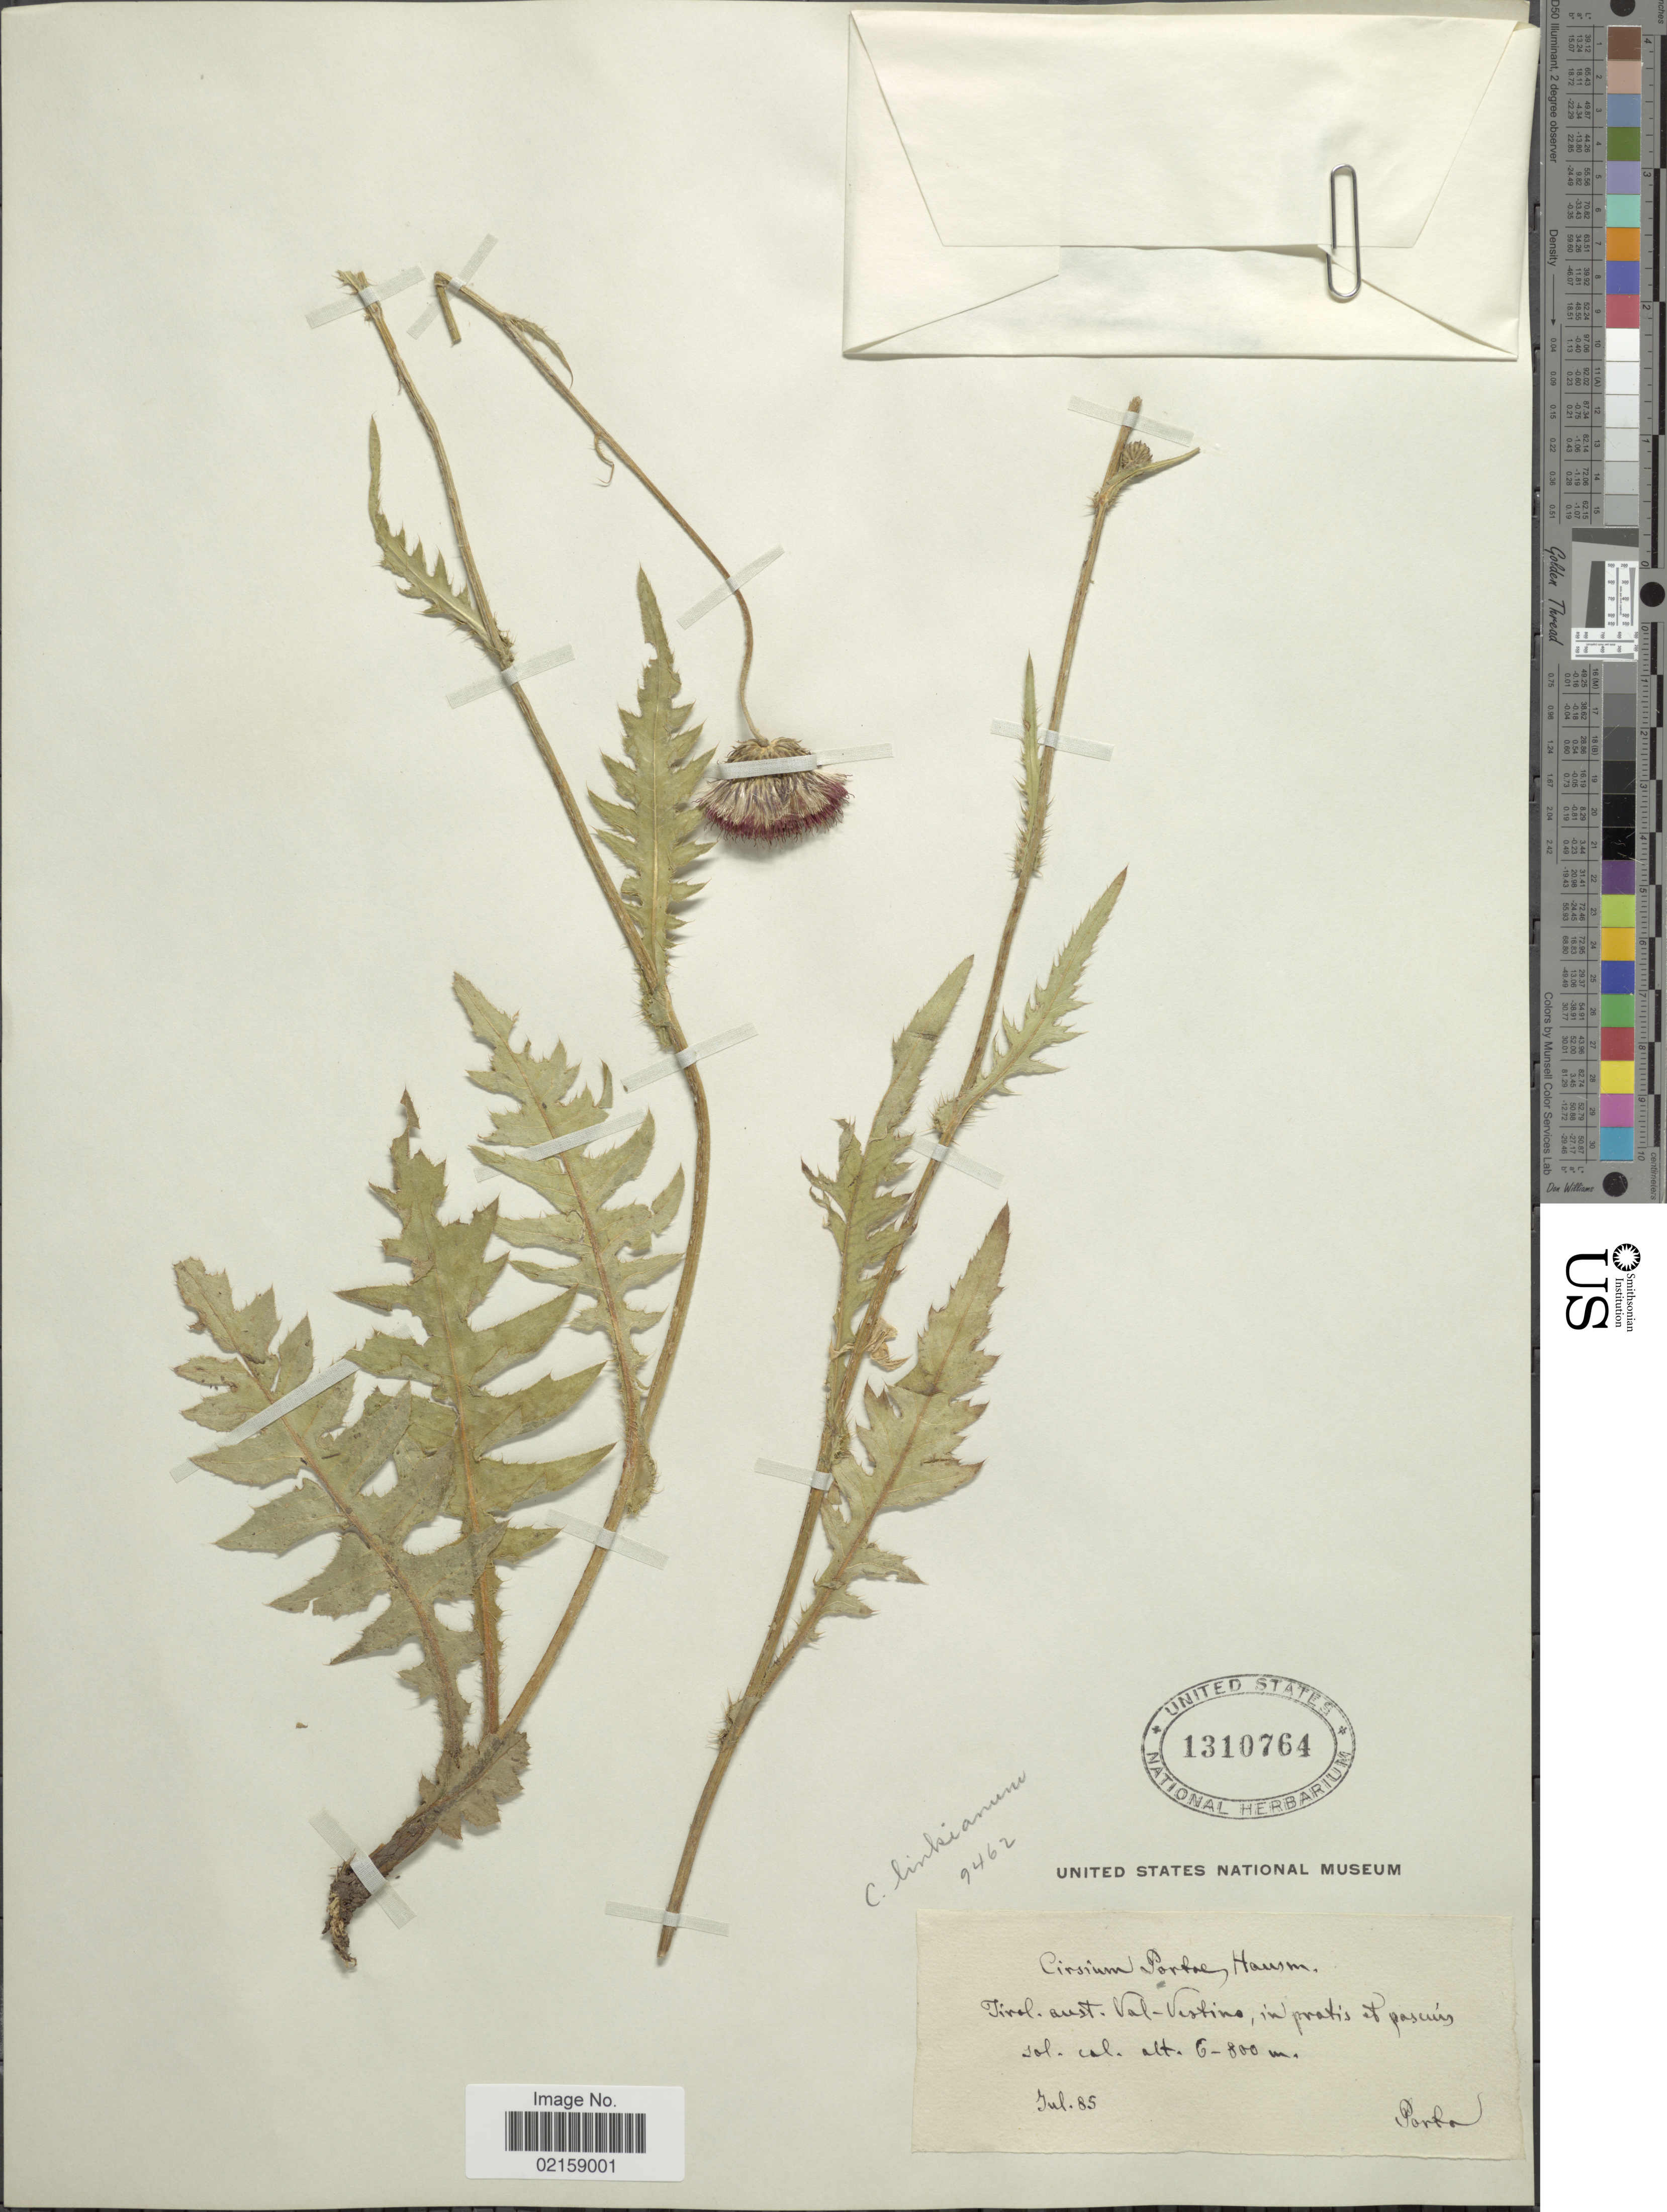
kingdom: Plantae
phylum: Tracheophyta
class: Magnoliopsida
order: Asterales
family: Asteraceae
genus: Cirsium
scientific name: Cirsium linkianum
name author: M. Loehr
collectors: -- Porta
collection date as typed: Transcribed d/m/y: /7/85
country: Italy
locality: Tirol Aust. Val-Vestino, in pratis et pasuis sol, cal.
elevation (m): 600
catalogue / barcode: US 1310764